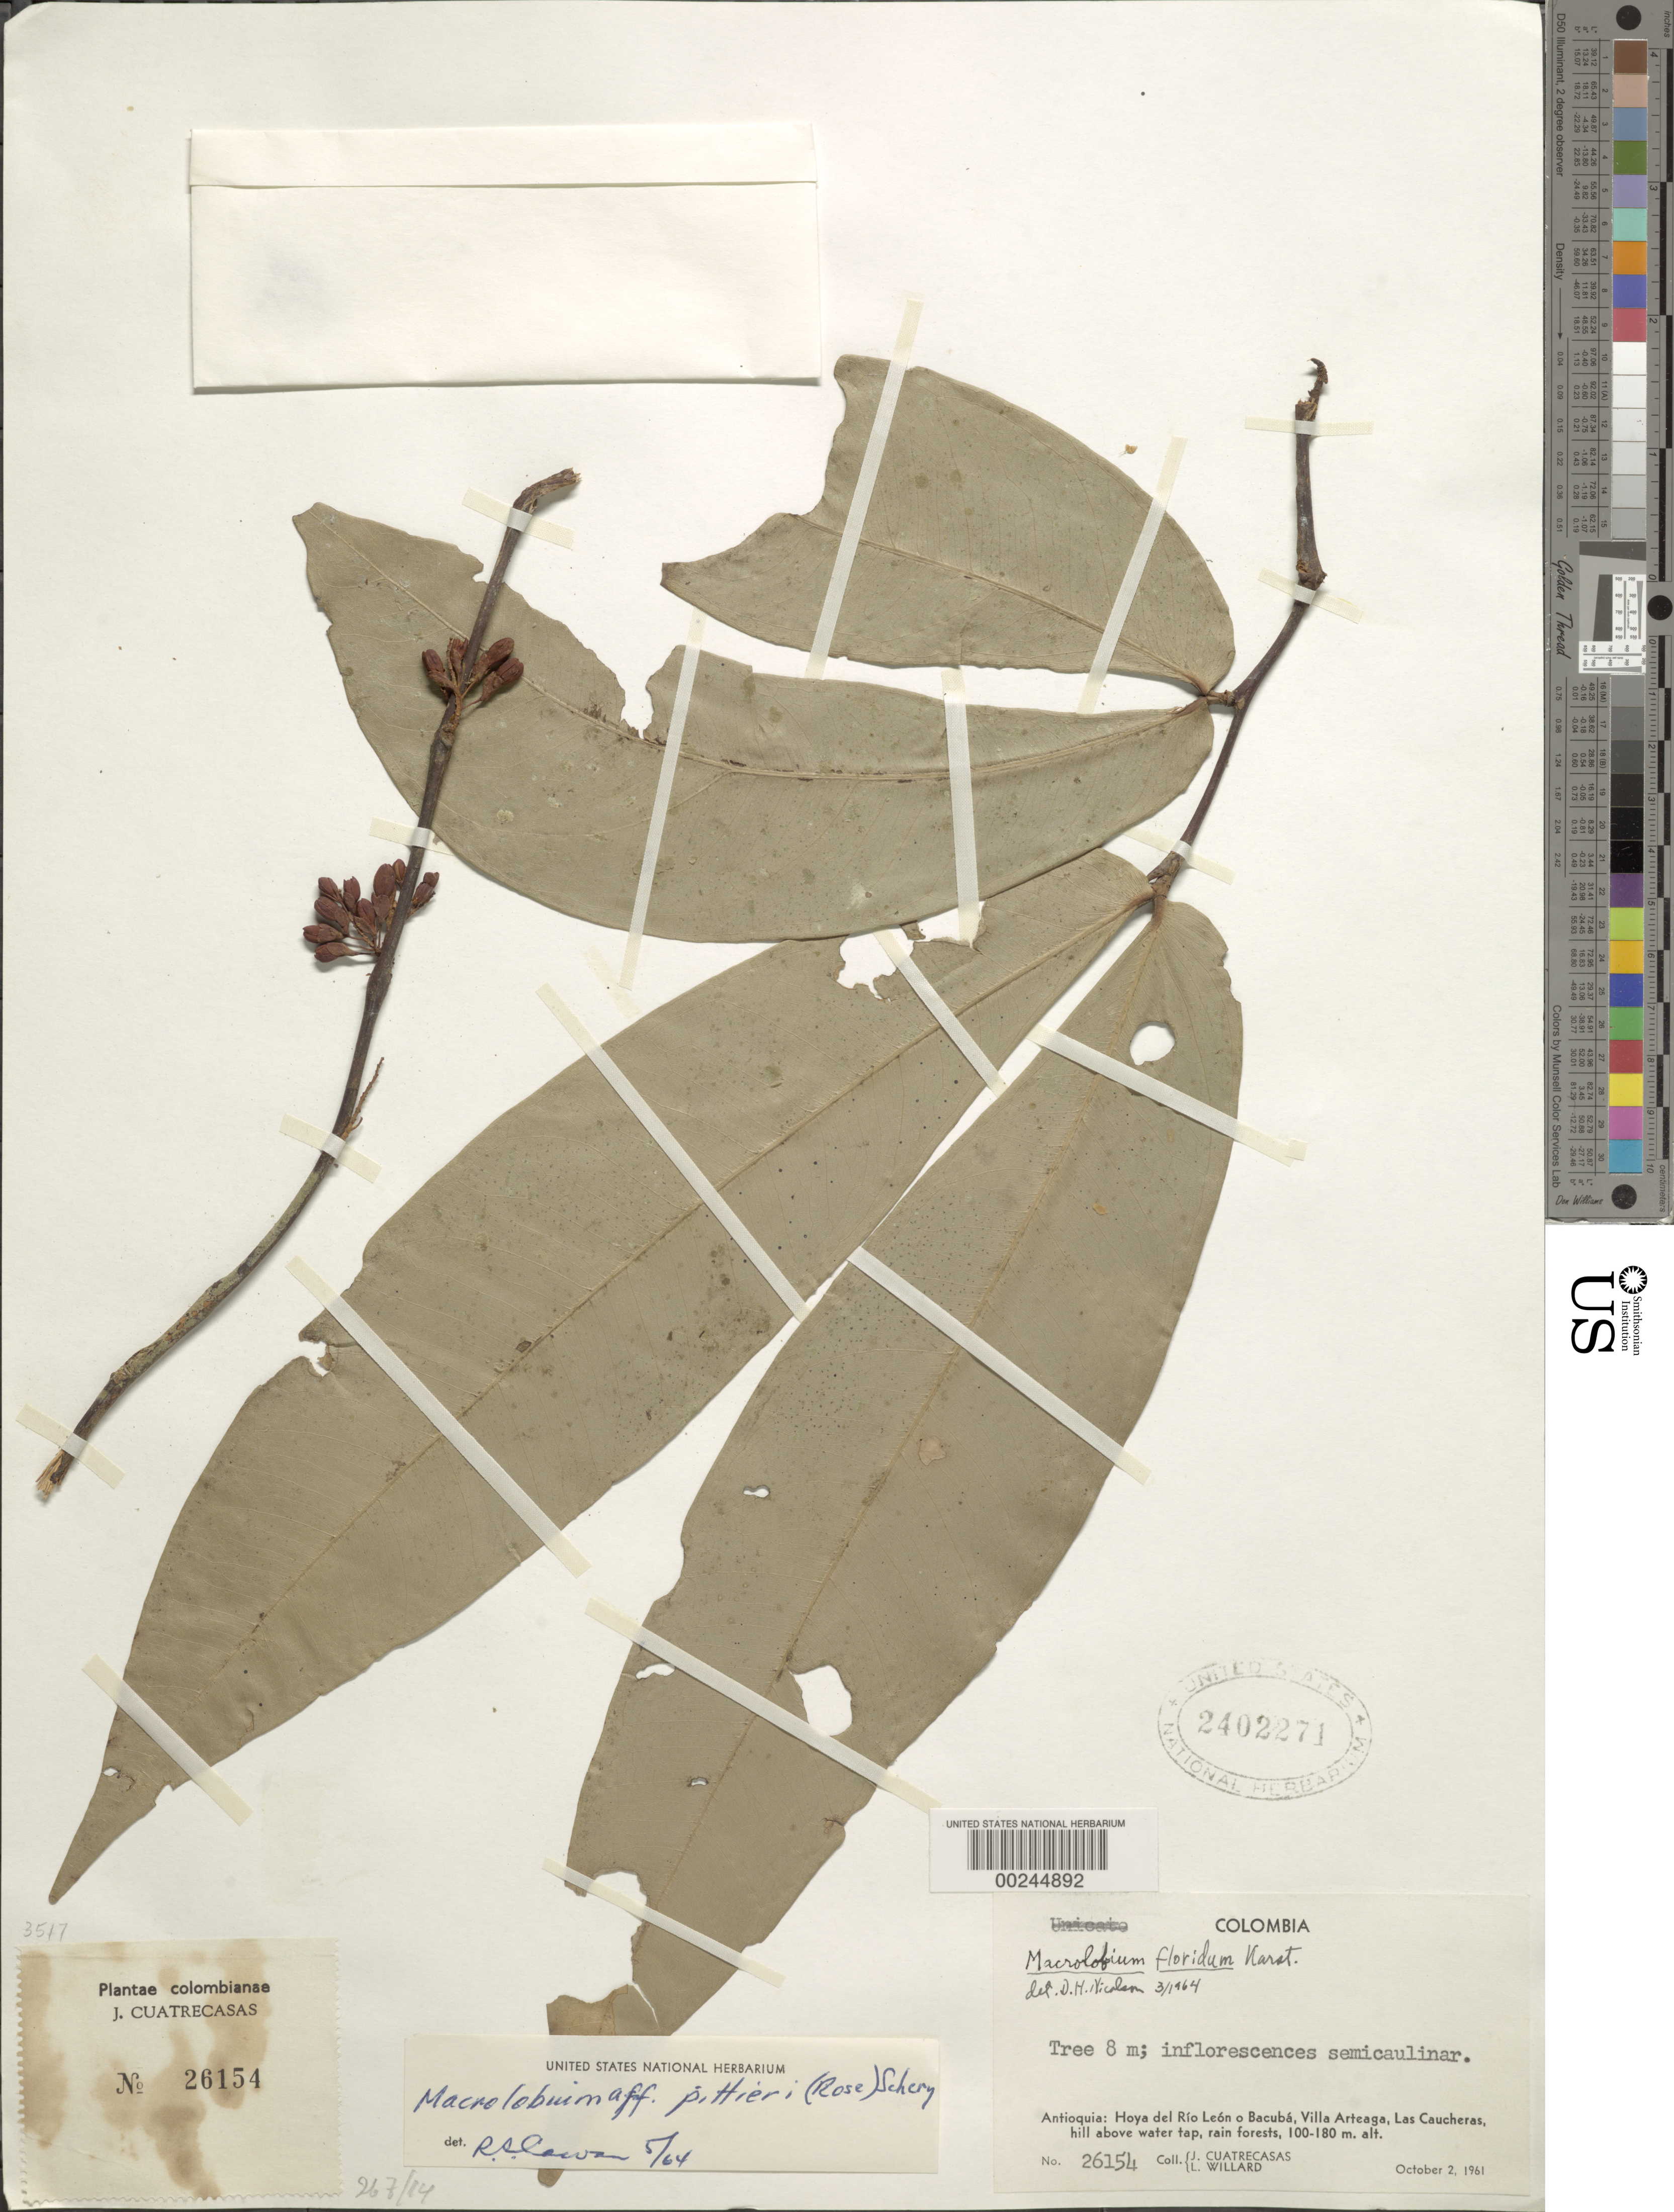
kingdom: Plantae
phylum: Tracheophyta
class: Magnoliopsida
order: Fabales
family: Fabaceae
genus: Macrolobium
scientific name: Macrolobium pittieri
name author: (Rose) Schery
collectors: J. Cuatrecasas & L. Willard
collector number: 26154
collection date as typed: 02 Oct 1961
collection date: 1961-10-02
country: Colombia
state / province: Antioquia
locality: Valley of Rio Leon o Bacuba, Villa Arteaga, las Caucheras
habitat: Hill above water tap, rain forests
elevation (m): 100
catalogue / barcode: US 2402271